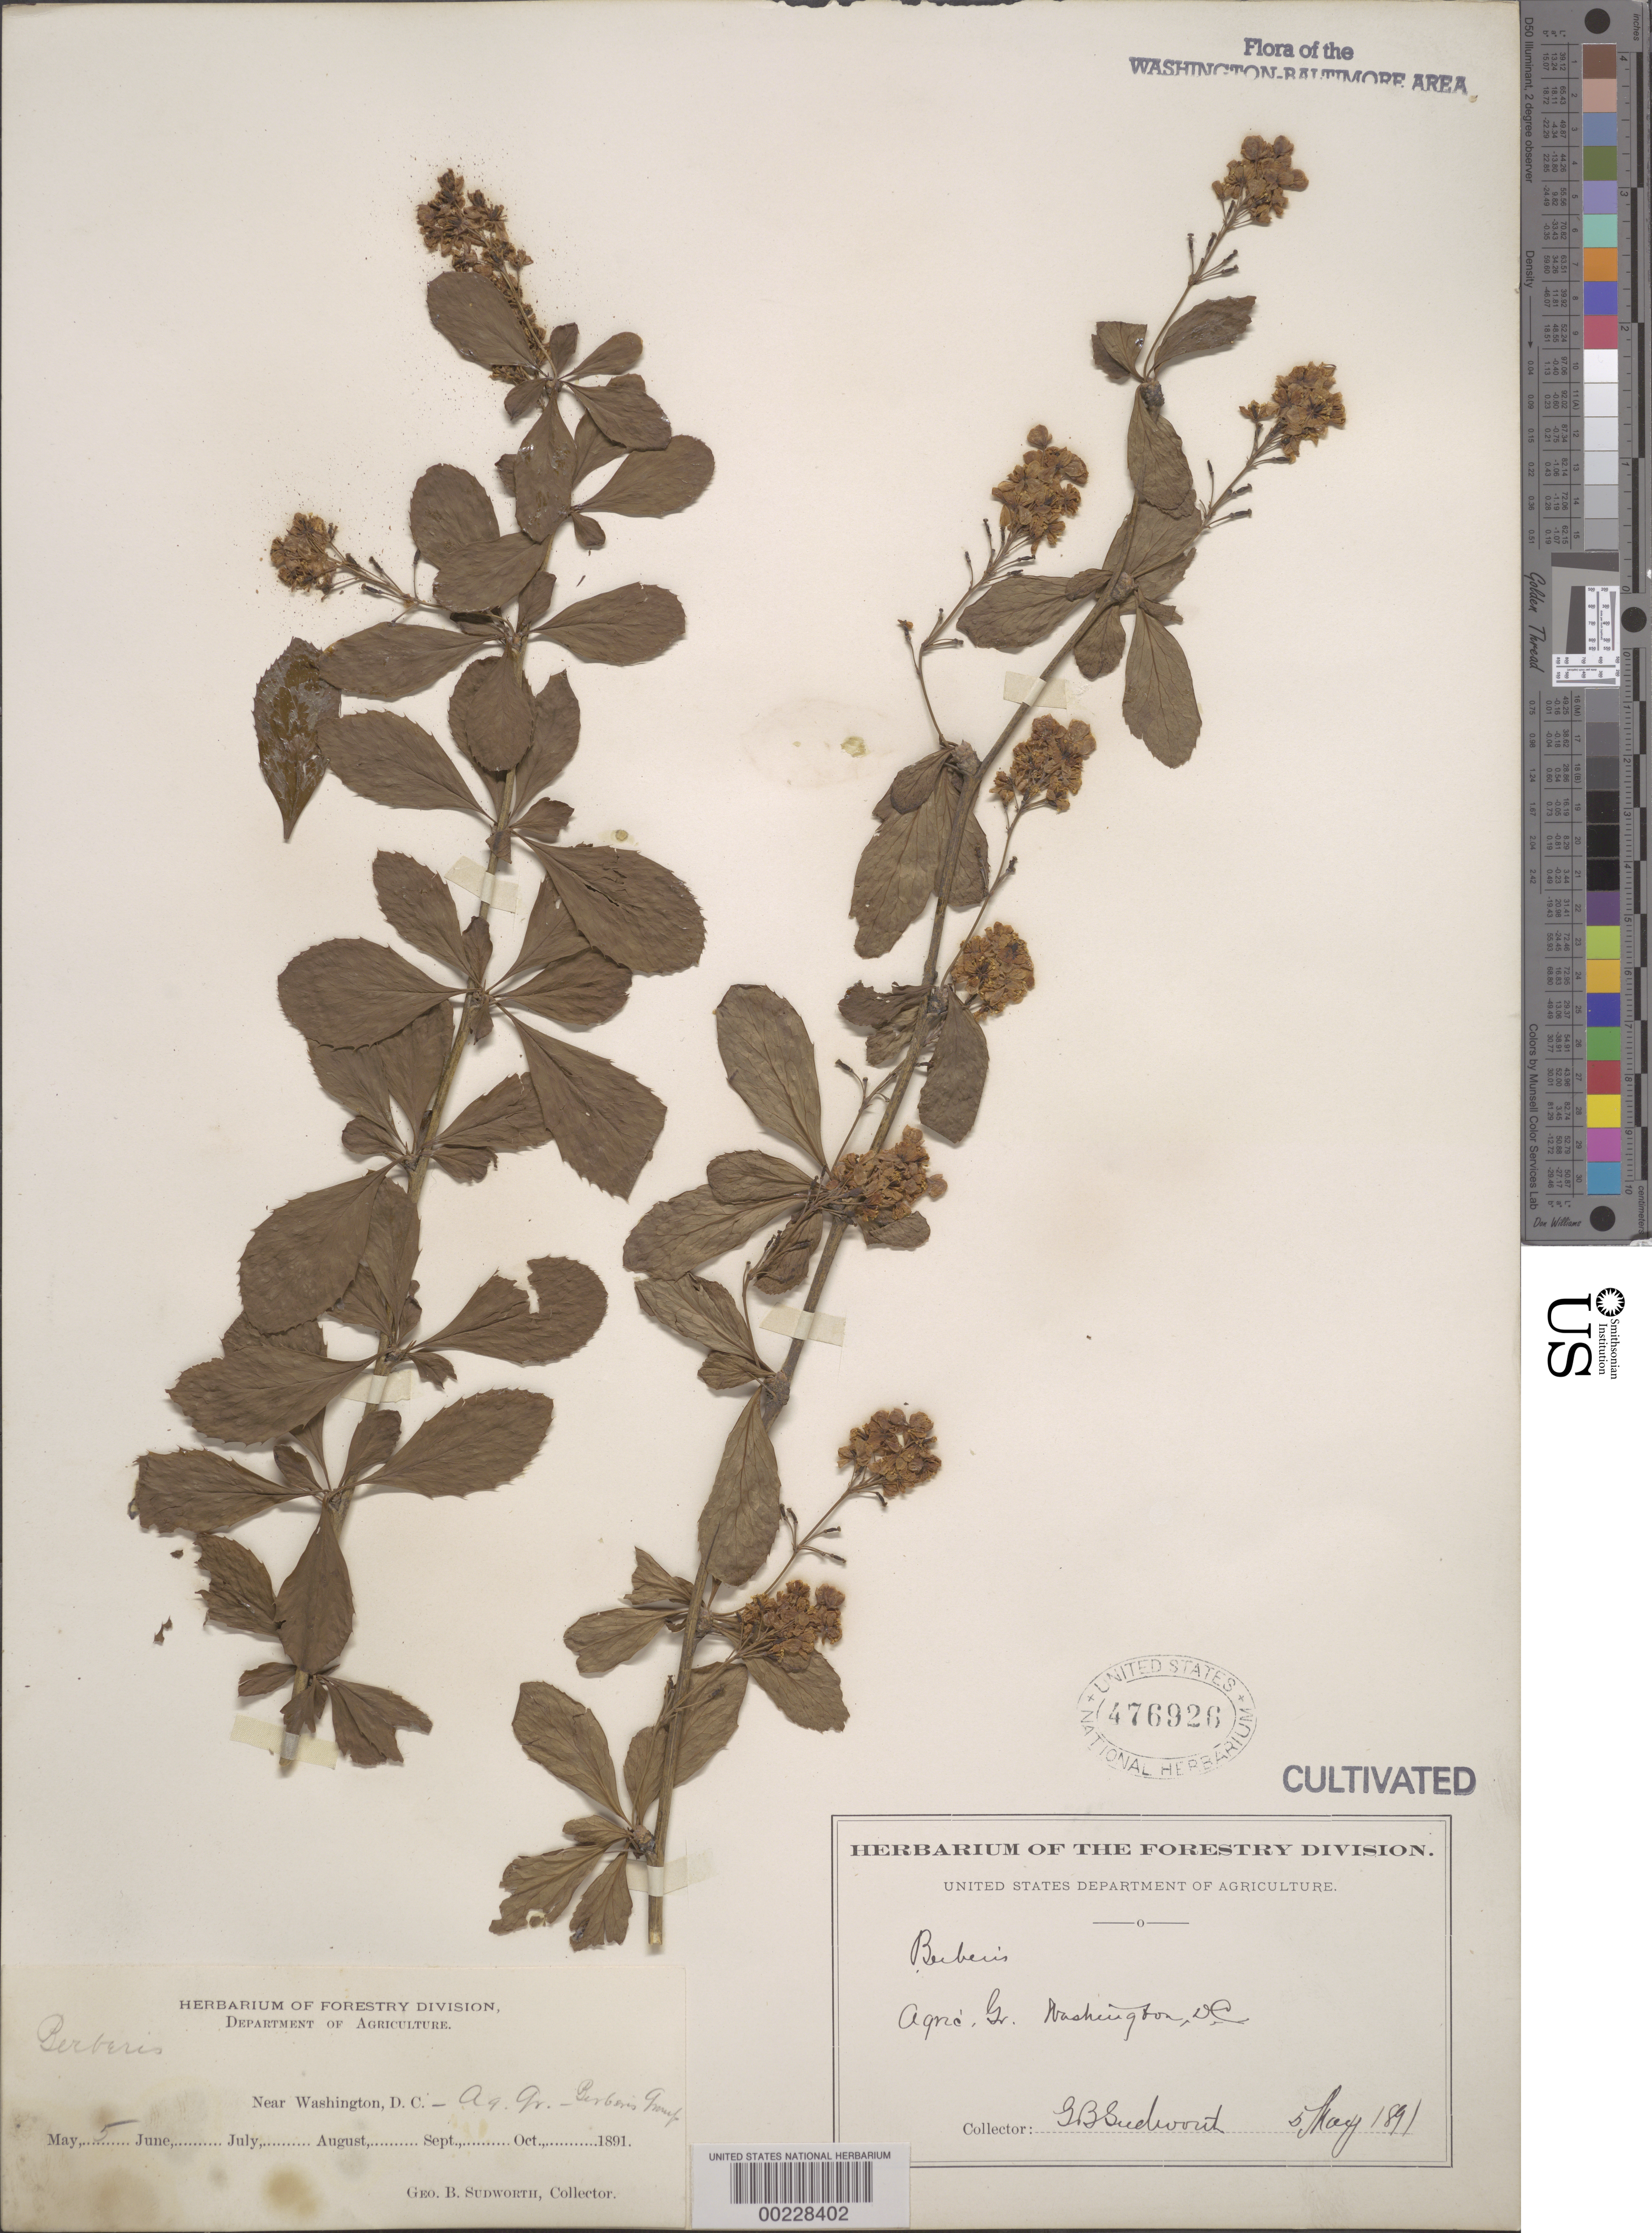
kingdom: Plantae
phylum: Tracheophyta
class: Magnoliopsida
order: Ranunculales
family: Berberidaceae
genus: Berberis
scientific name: Berberis vulgaris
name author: L.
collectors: G. B. Sudworth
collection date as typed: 05 May 1891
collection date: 1891-05-05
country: United States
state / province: District of Columbia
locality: Agricultural grounds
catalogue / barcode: US 476926